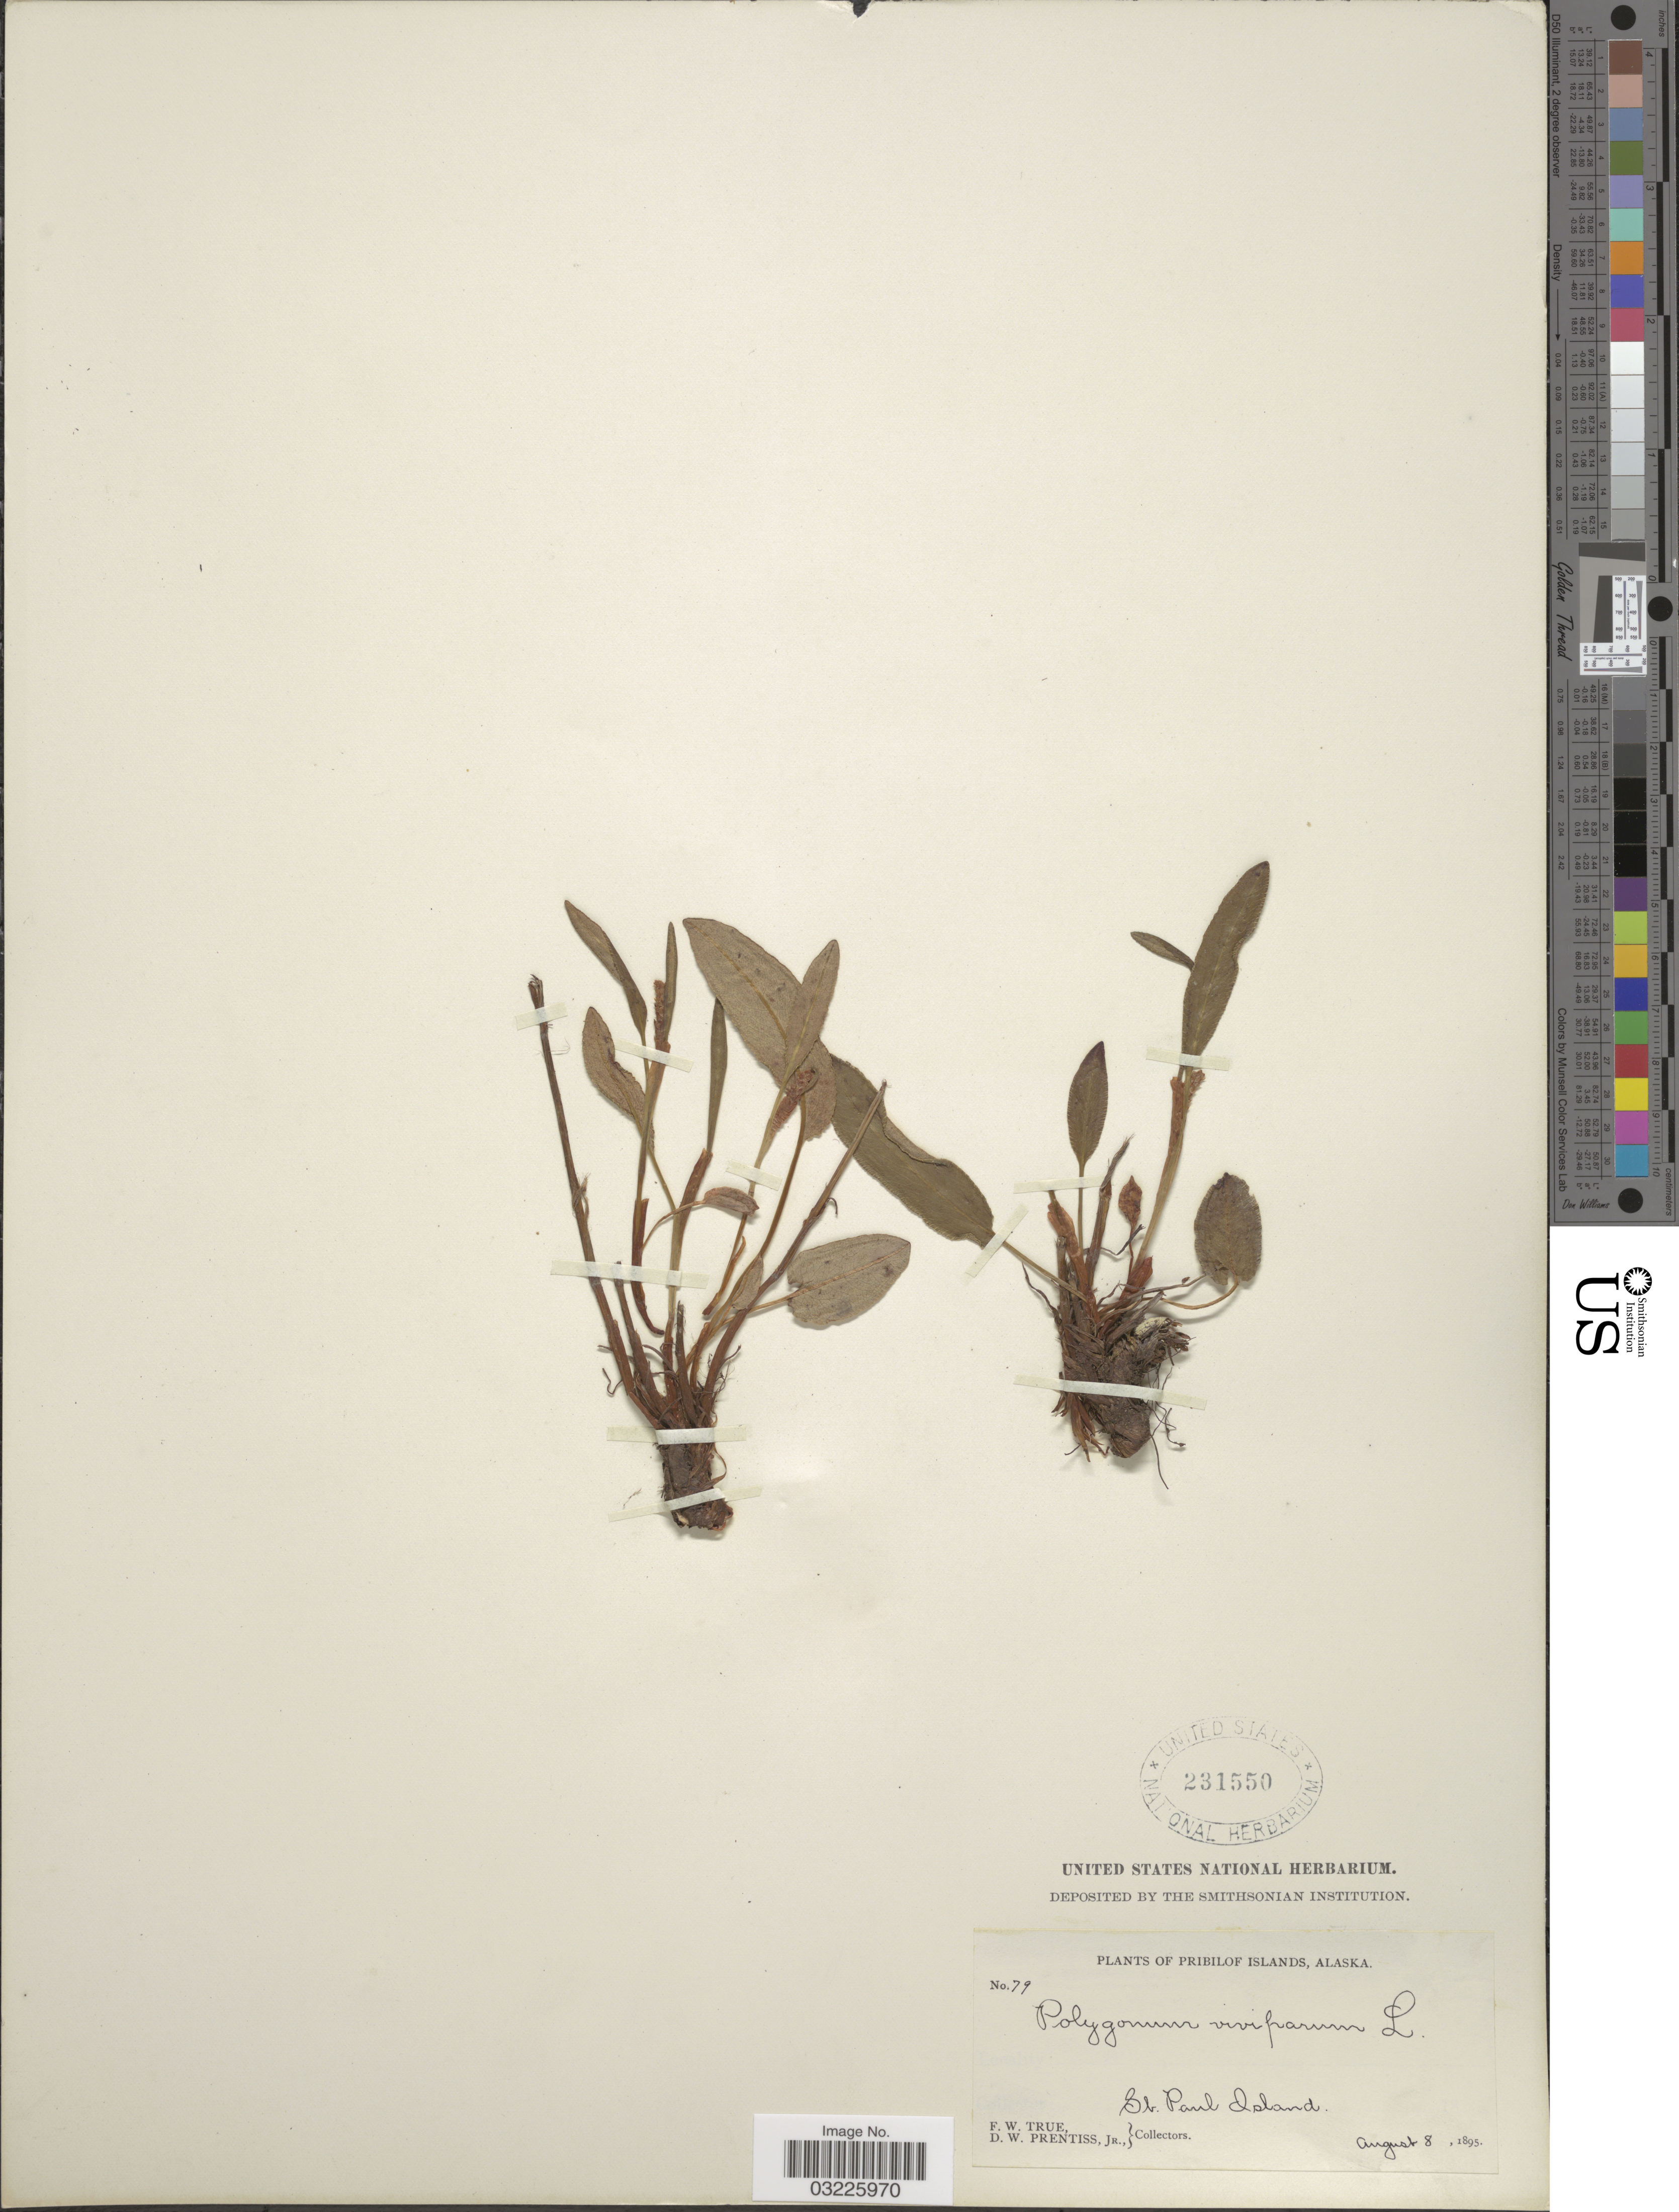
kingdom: Plantae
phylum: Tracheophyta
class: Magnoliopsida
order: Caryophyllales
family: Polygonaceae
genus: Bistorta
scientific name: Bistorta vivipara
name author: (L.) Delarbre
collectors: F. True & D. Prentiss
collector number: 79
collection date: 1895-08-08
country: United States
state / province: Alaska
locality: Pribilof Islands. St. Paul Island.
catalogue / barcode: US 231550